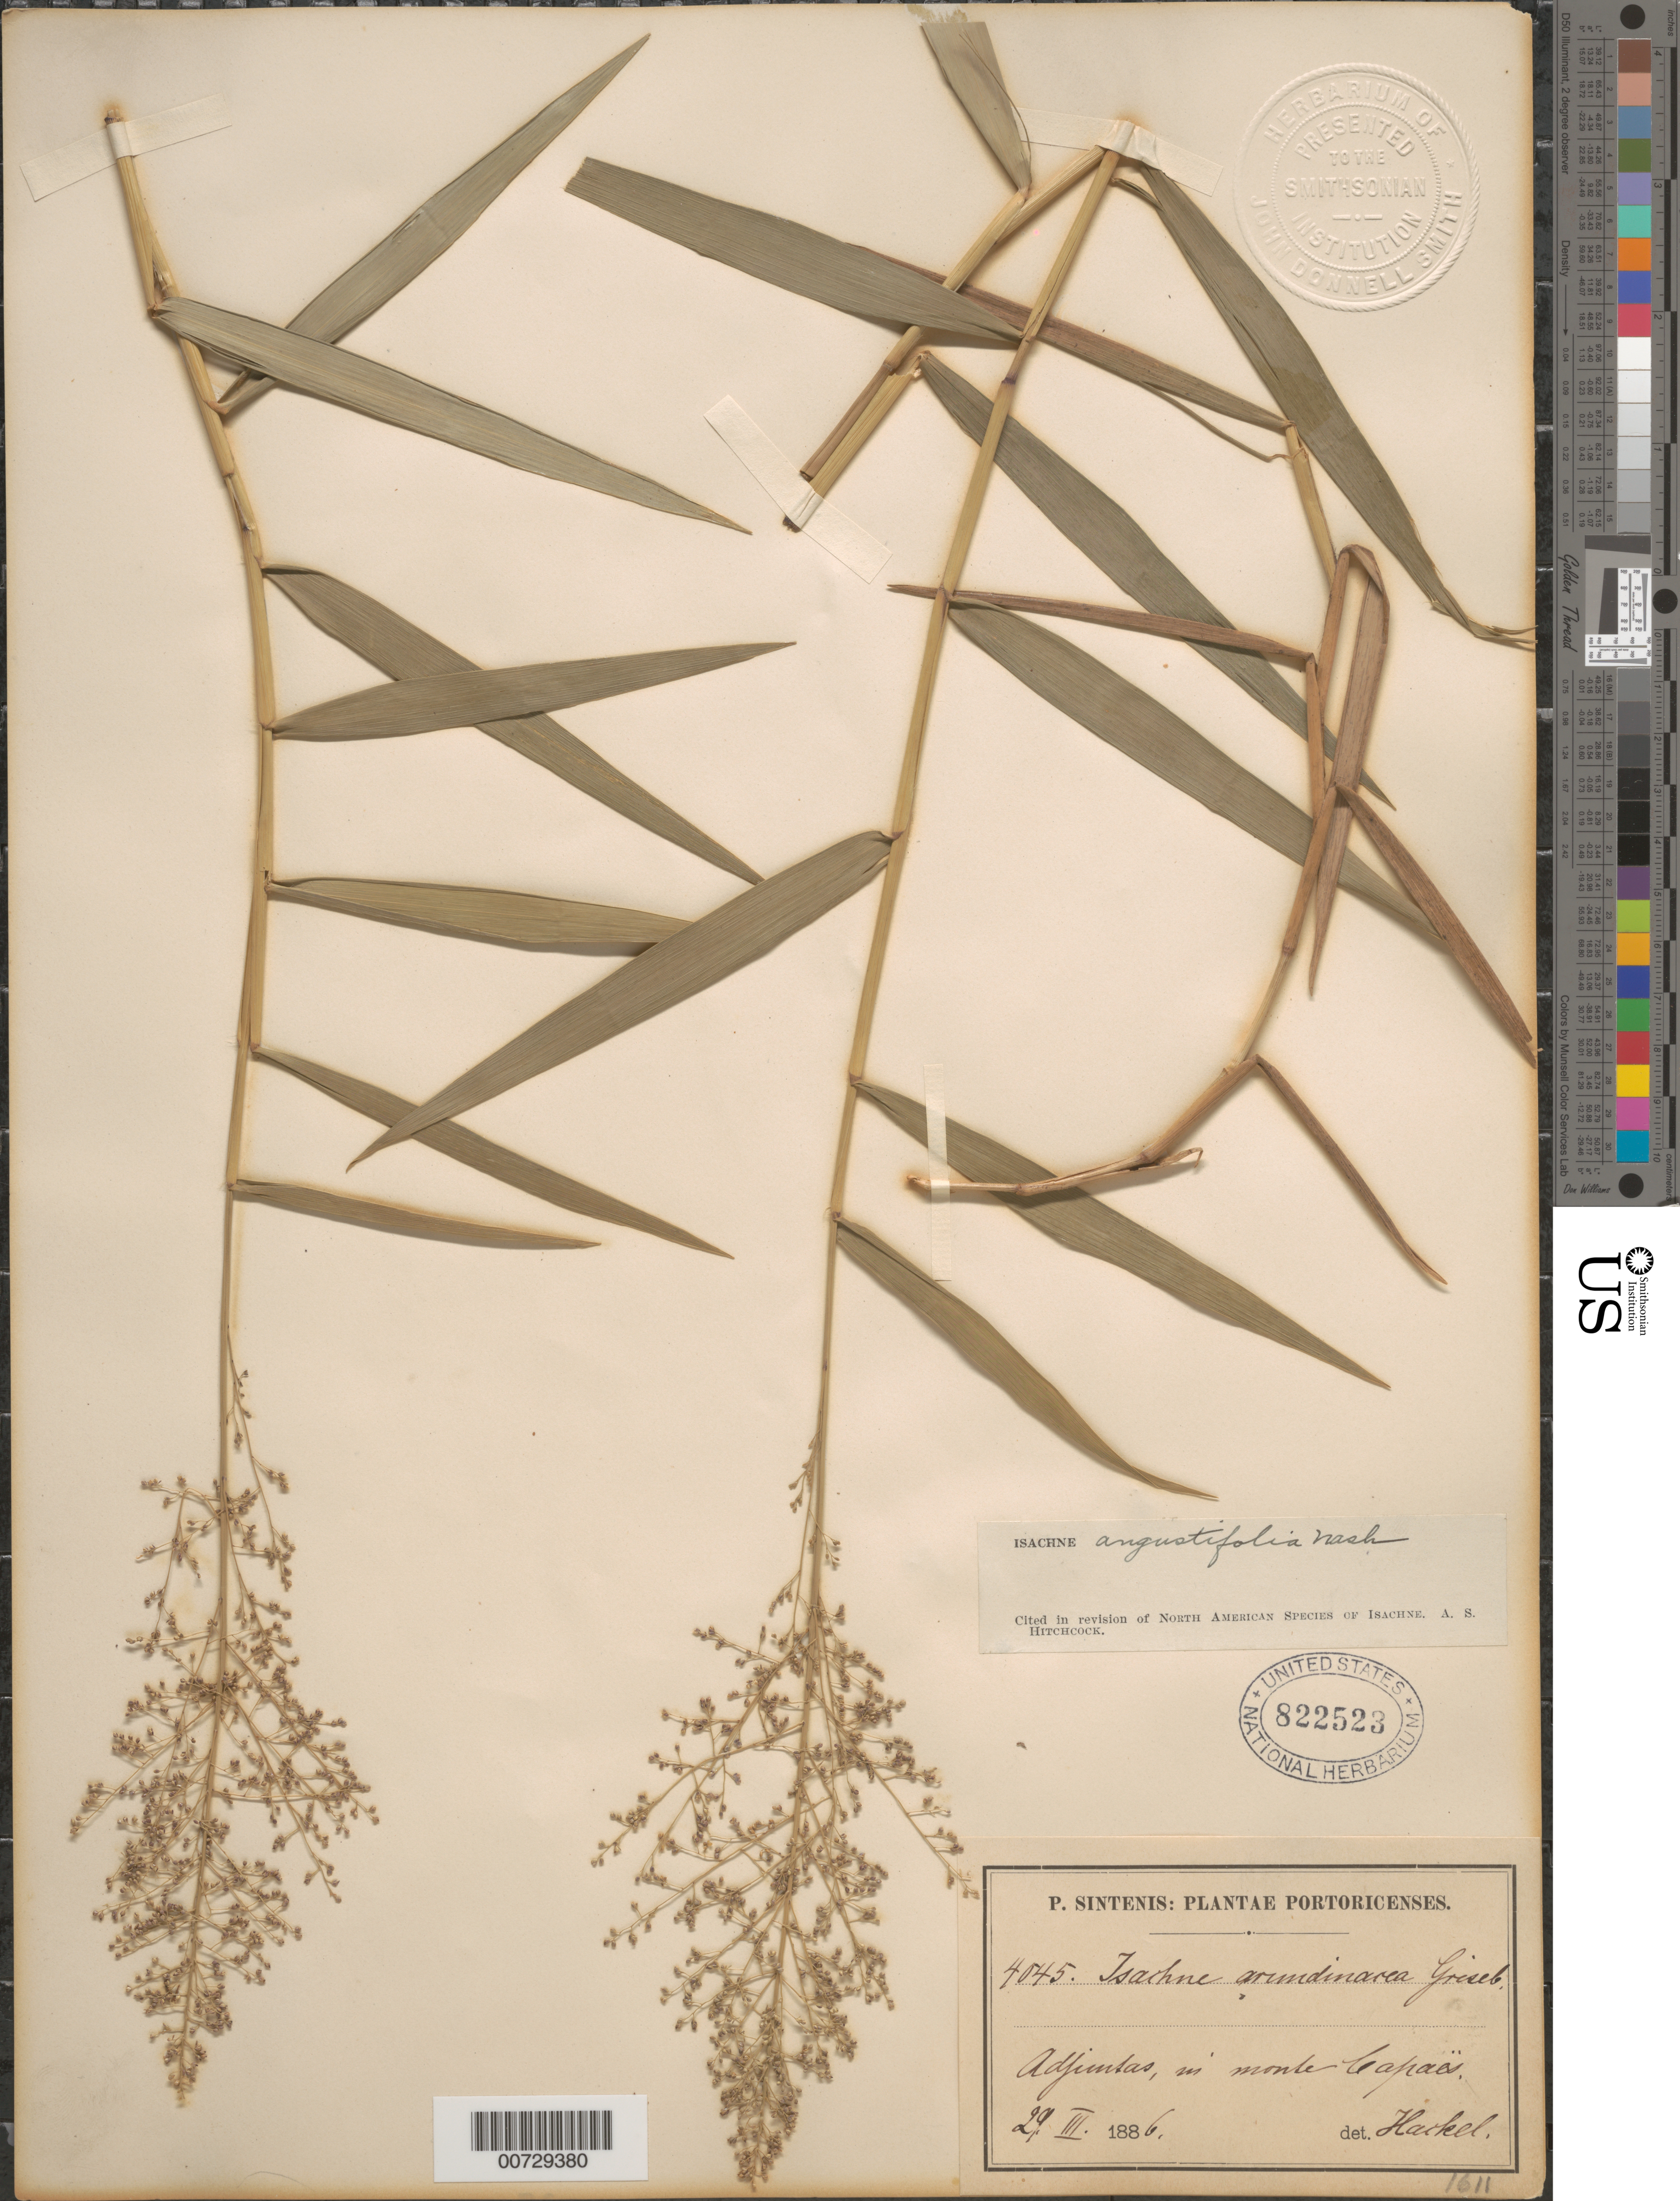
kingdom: Plantae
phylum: Tracheophyta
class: Liliopsida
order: Poales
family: Poaceae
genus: Isachne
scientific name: Isachne angustifolia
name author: Nash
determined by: Hitchcock, Albert S.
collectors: P. Sintenis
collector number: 4045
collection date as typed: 29 Mar 1886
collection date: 1886-03-29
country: Puerto Rico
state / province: Adjuntas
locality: Adjuntas, in monte Capaes.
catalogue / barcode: US 822523